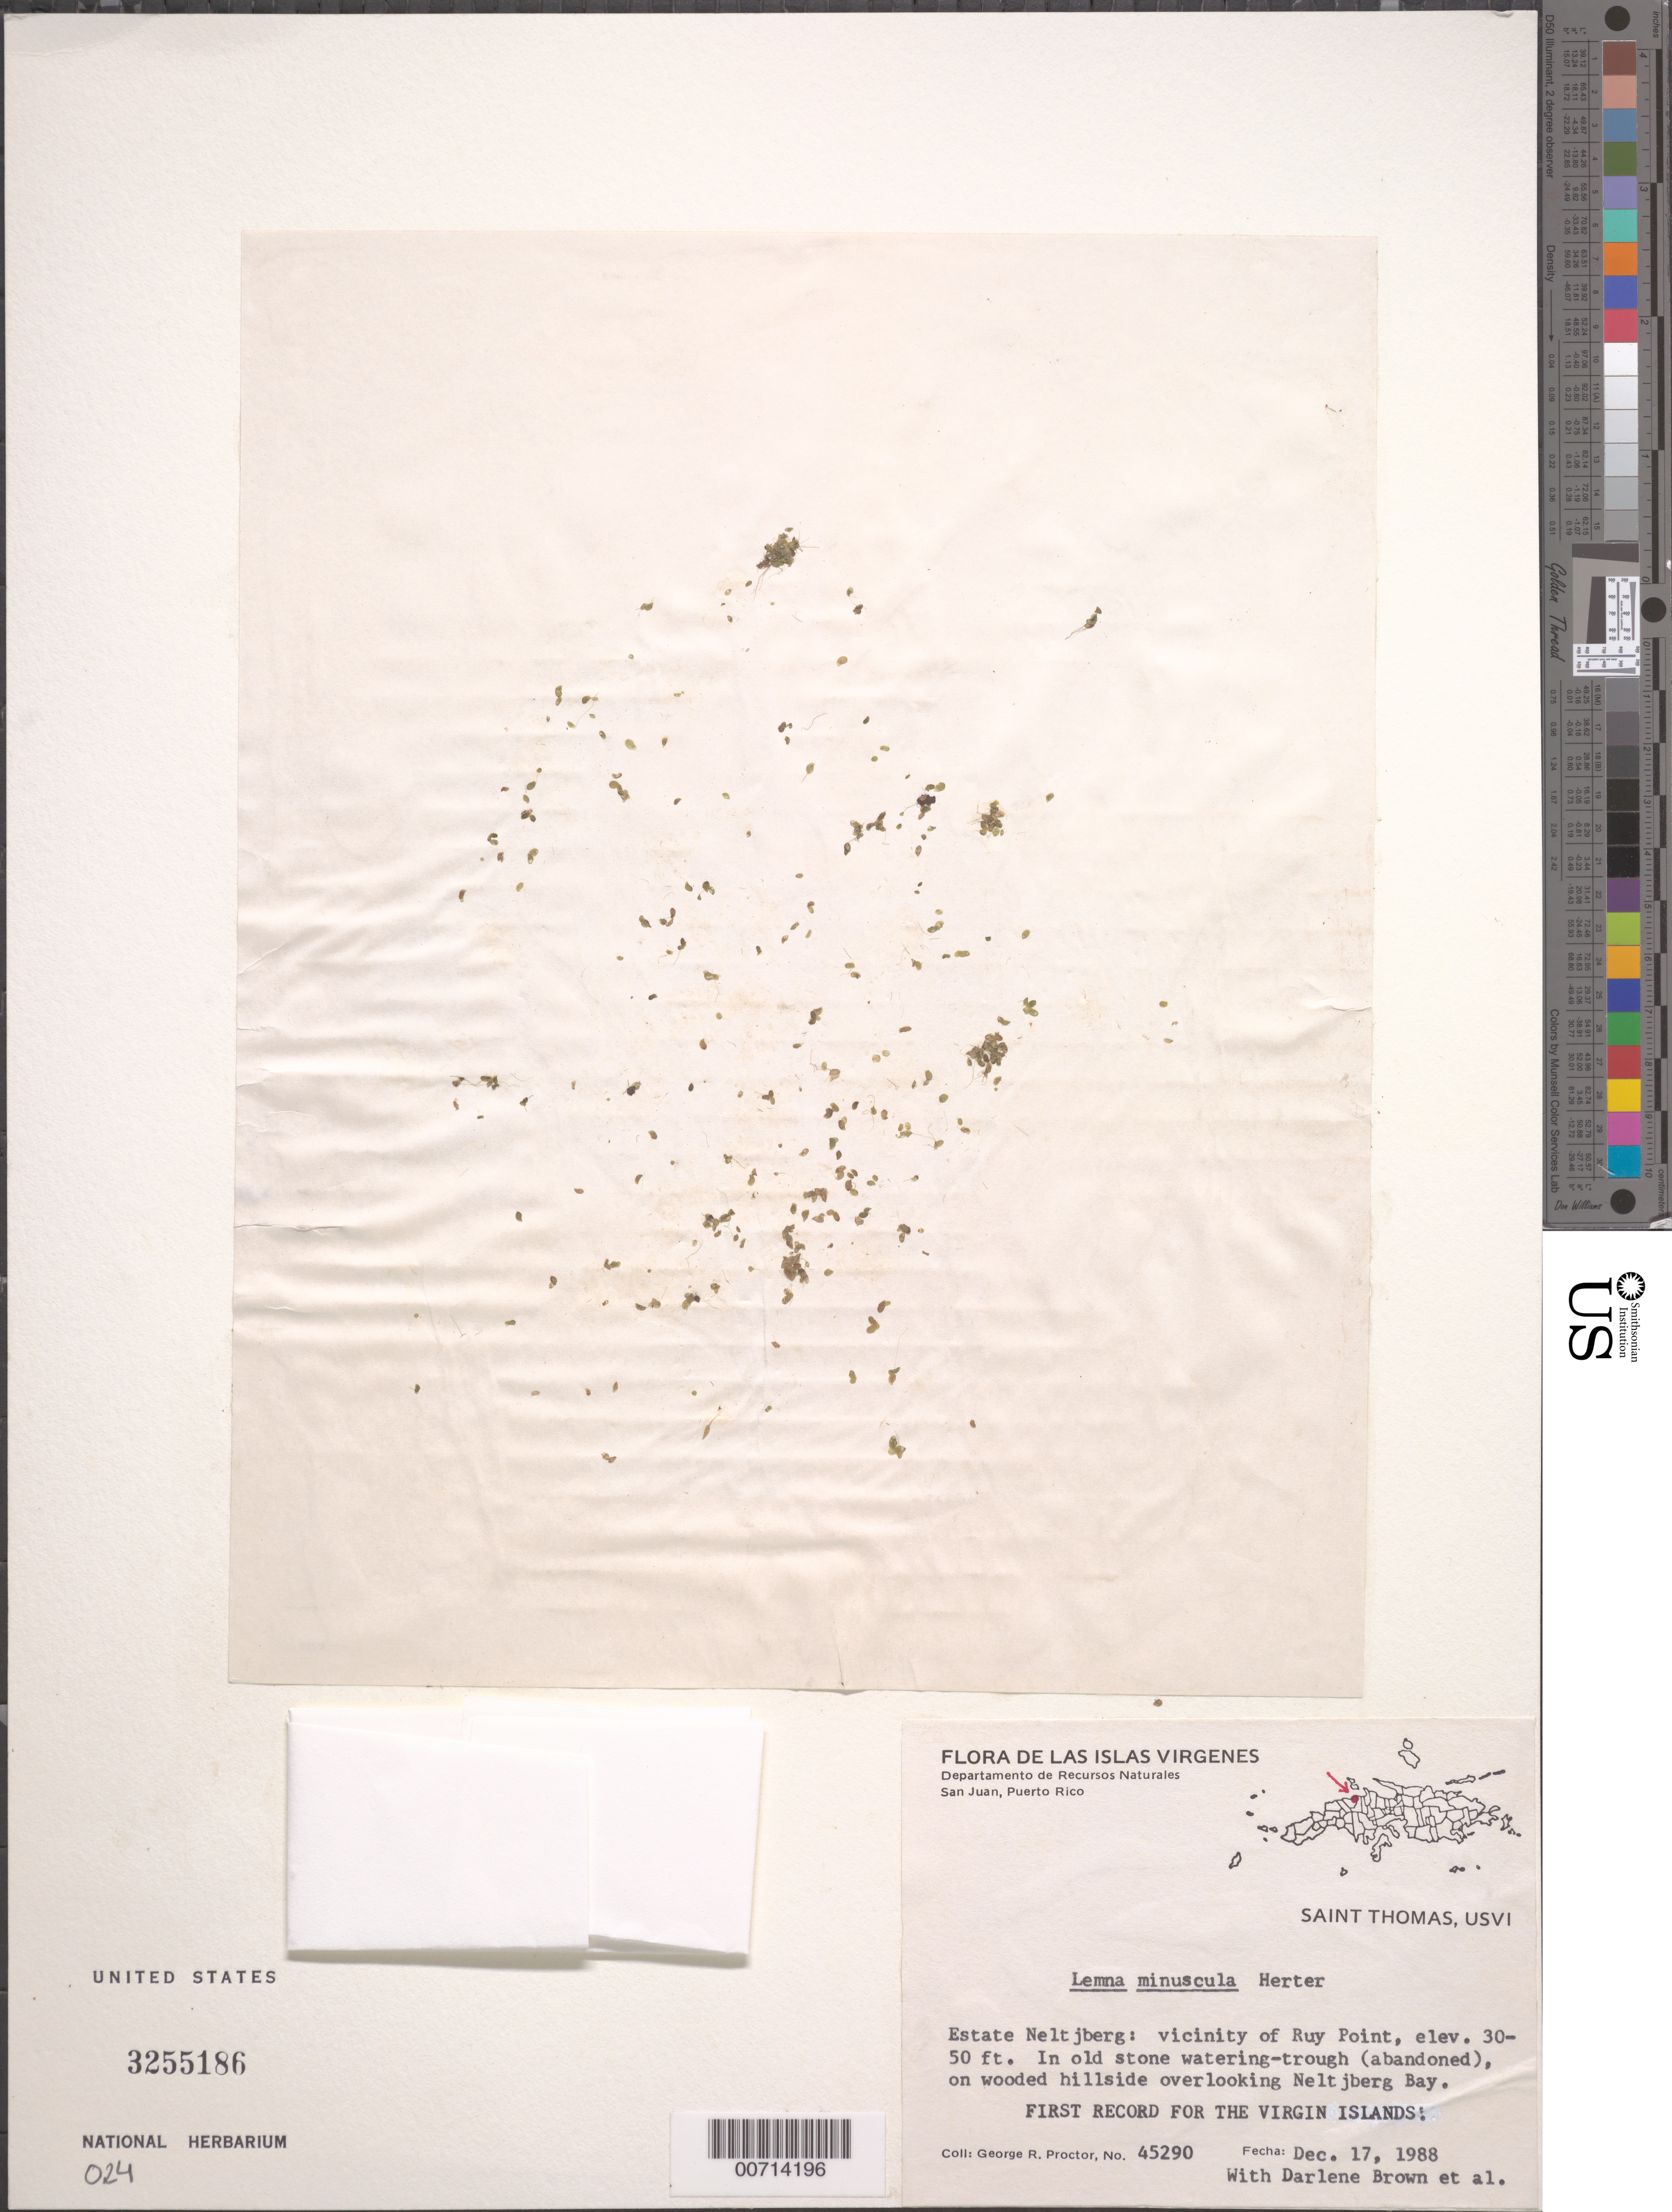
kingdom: Plantae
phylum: Tracheophyta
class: Liliopsida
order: Alismatales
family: Araceae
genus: Lemna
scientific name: Lemna minuscula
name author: Herter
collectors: G. R. Proctor, D. Brown & et al.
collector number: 45920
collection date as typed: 17 Dec 1988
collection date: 1988-12-17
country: U.S. Virgin Islands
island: St. Thomas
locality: Estae Neltjberg: vic of Ruy Point, overlooking Neltjberg Bay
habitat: In old stone watering-through (abandoned) on wooded hillside overlooking Neltjberg Bay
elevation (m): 9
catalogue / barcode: US 3255186